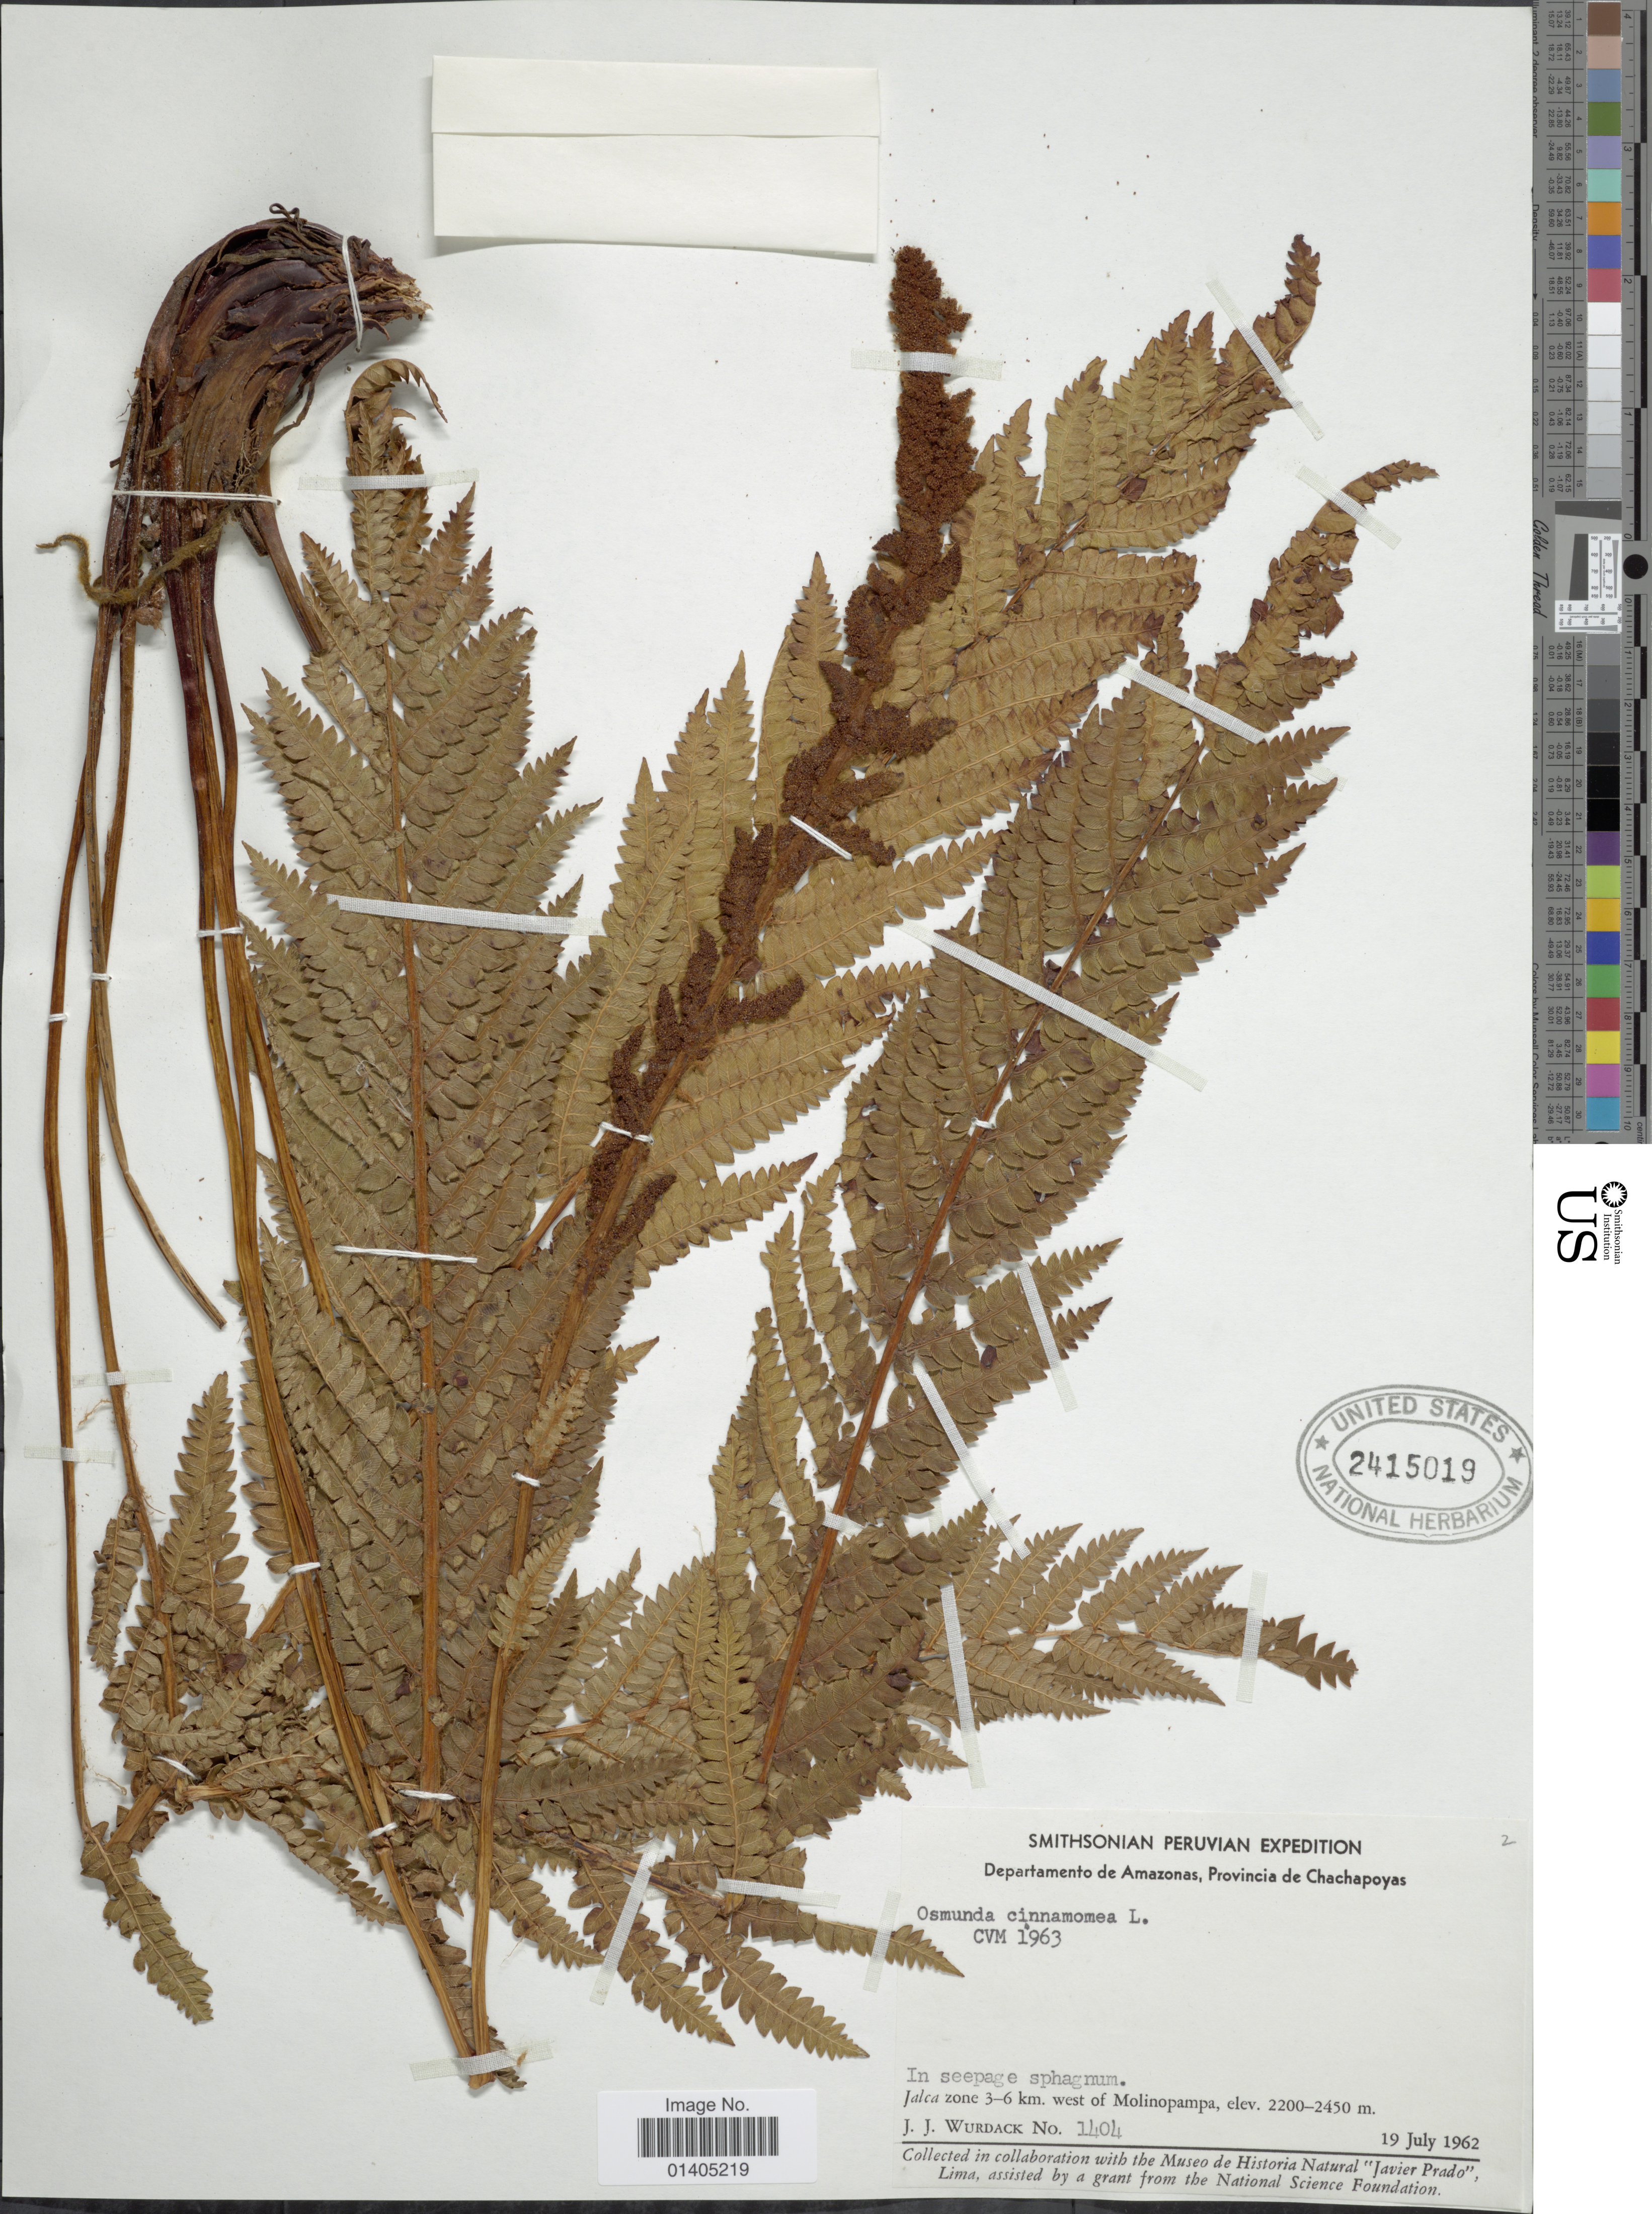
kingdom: Plantae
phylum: Tracheophyta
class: Polypodiopsida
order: Osmundales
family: Osmundaceae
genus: Osmundastrum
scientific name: Osmundastrum cinnamomeum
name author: (L.) C. Presl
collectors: J. J. Wurdack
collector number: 1404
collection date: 1962-07-19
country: Peru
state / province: Amazonas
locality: Departamento de Amazonas, Provincia de Chachapoyas, Jalca zone 3-6 km. west of Molinopampa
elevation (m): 2200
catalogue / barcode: US 2415019